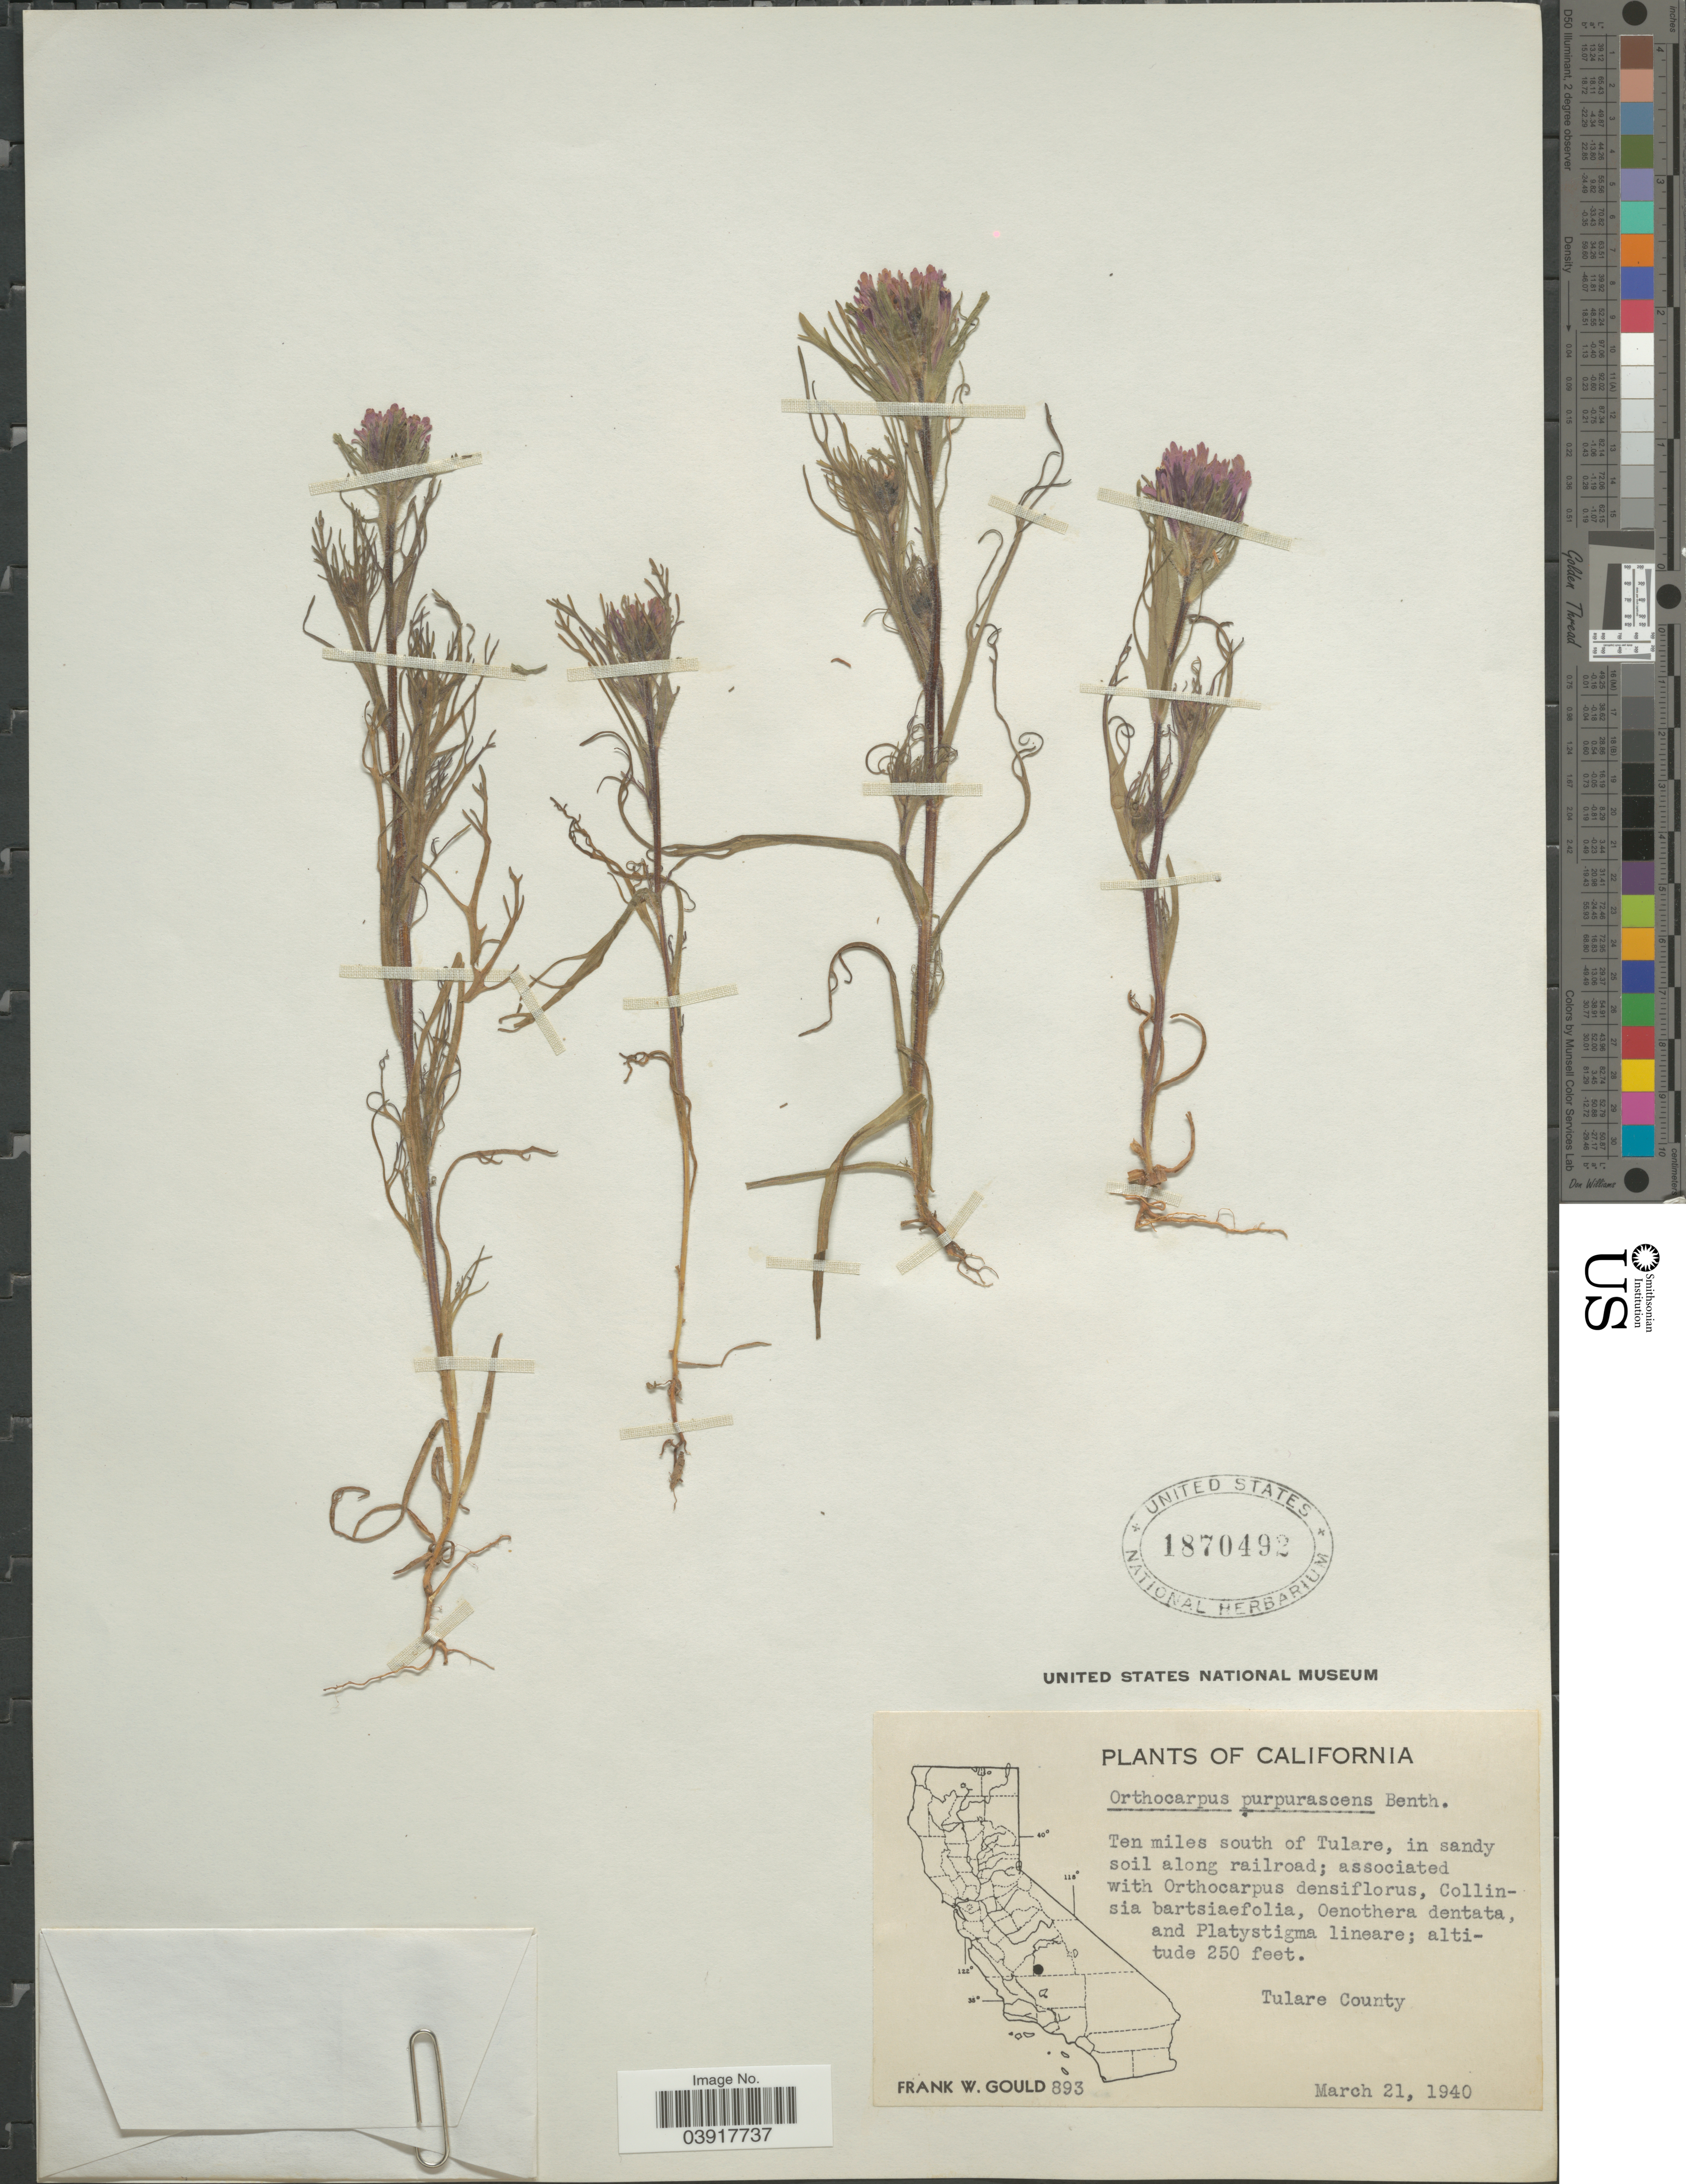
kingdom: Plantae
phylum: Tracheophyta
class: Magnoliopsida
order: Lamiales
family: Orobanchaceae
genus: Orthocarpus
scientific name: Orthocarpus purpurascens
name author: Benth.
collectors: F. W. Gould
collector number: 893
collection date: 1940-03-21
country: United States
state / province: California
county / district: Tulare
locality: Ten miles south of Tulare. Tulare County.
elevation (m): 76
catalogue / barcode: US 1870492